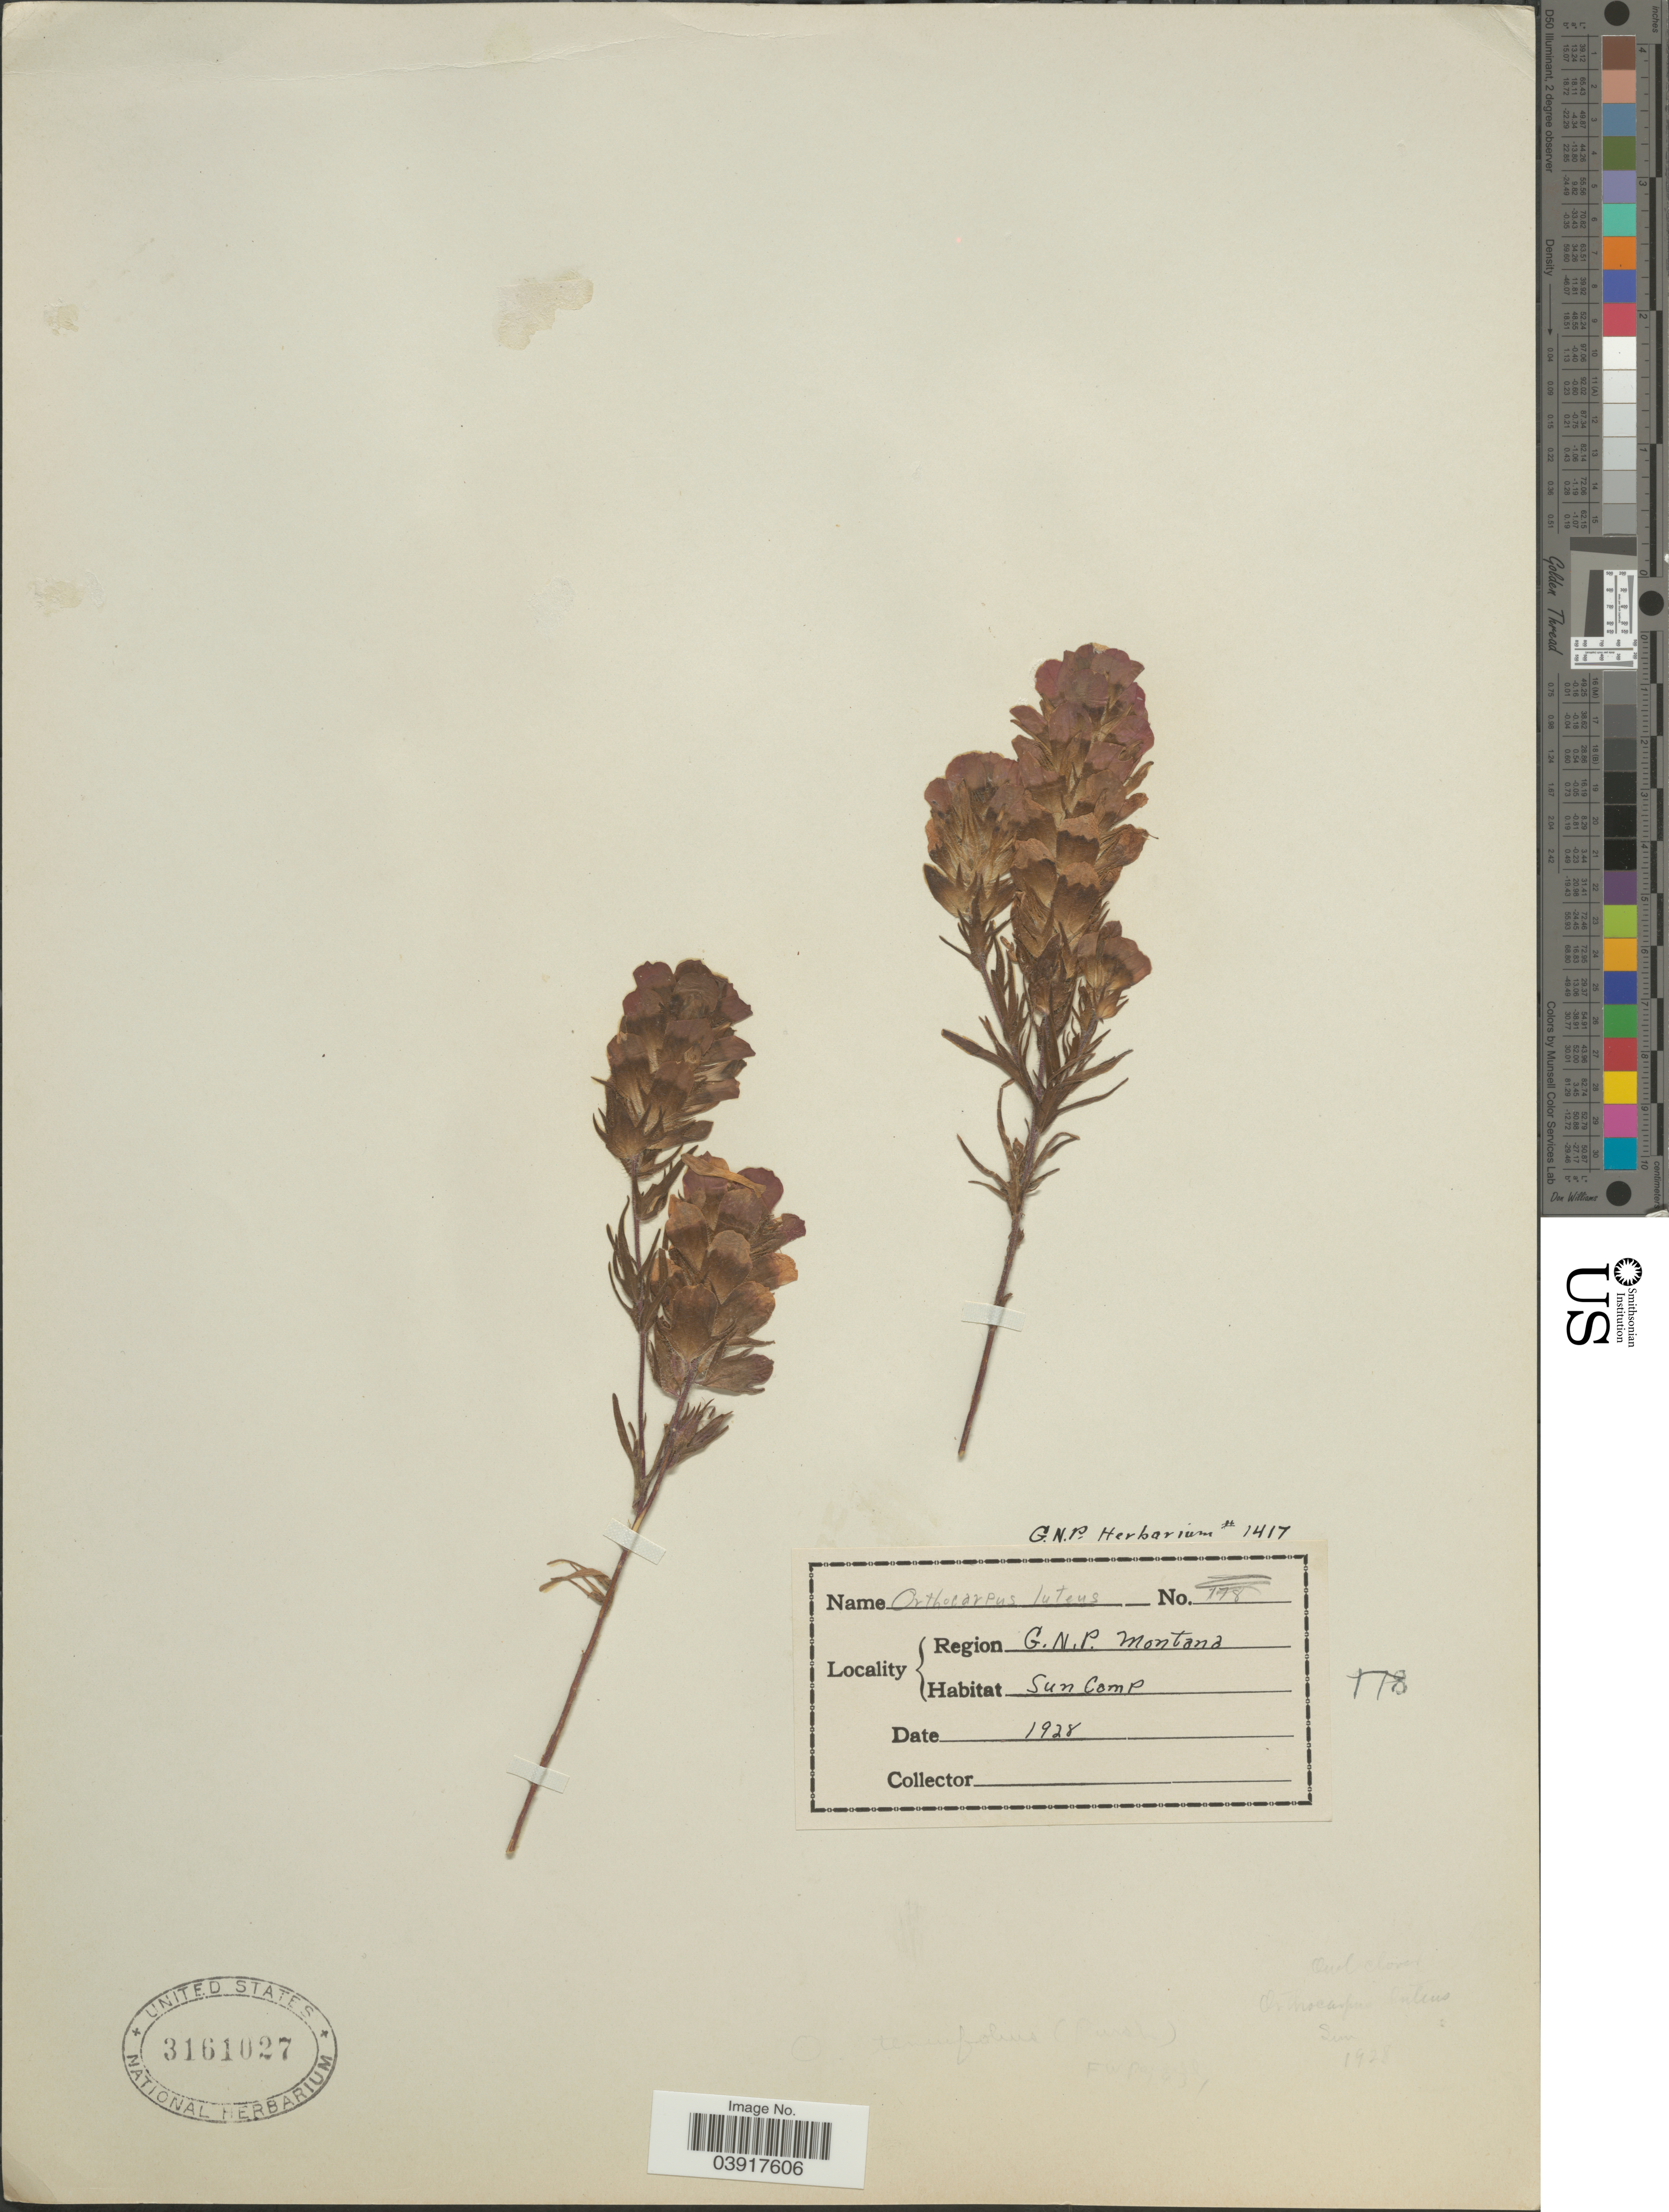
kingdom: Plantae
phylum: Tracheophyta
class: Magnoliopsida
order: Lamiales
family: Orobanchaceae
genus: Orthocarpus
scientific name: Orthocarpus luteus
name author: Nutt.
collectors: ex herb. G. N. P.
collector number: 178?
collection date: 1928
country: United States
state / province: Montana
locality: Region G.N.P. Montana. Sun Camp.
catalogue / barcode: US 3161027